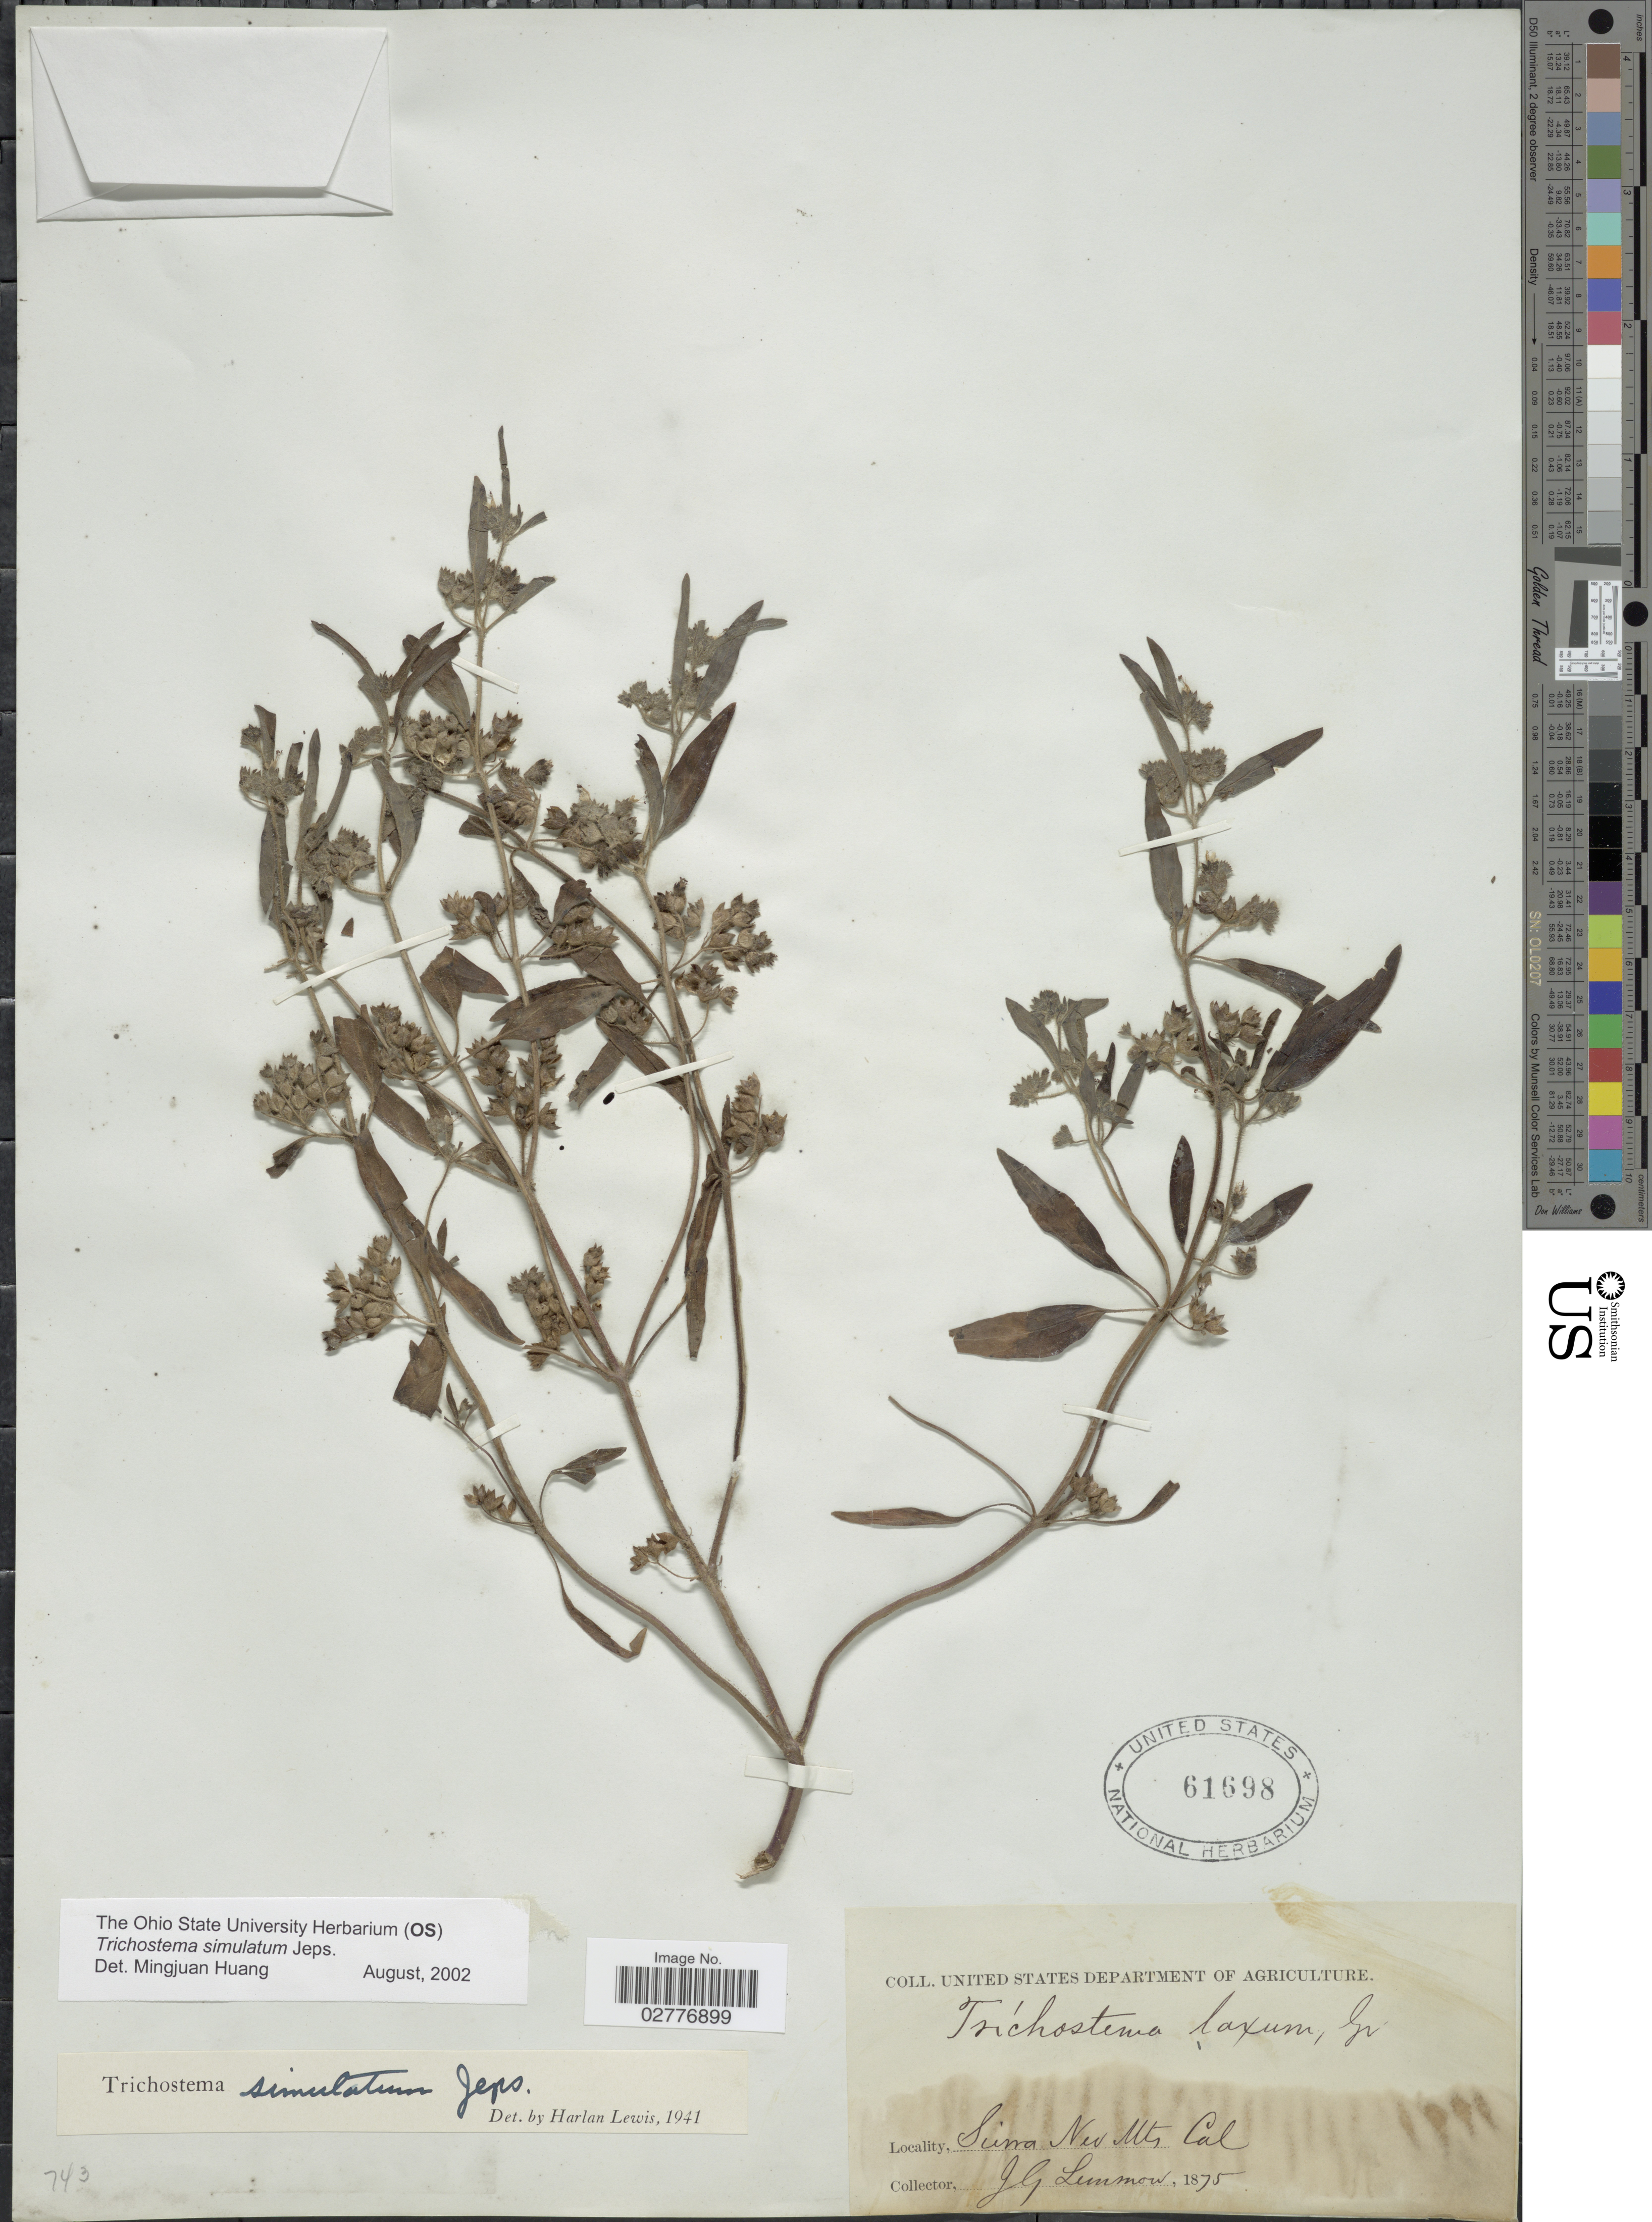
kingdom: Plantae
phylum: Tracheophyta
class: Magnoliopsida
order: Lamiales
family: Lamiaceae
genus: Trichostema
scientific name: Trichostema simulatum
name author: Jeps.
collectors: J. Lemmon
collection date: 1875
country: United States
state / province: California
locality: Sierra Nev Mts.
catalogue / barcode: US 61698